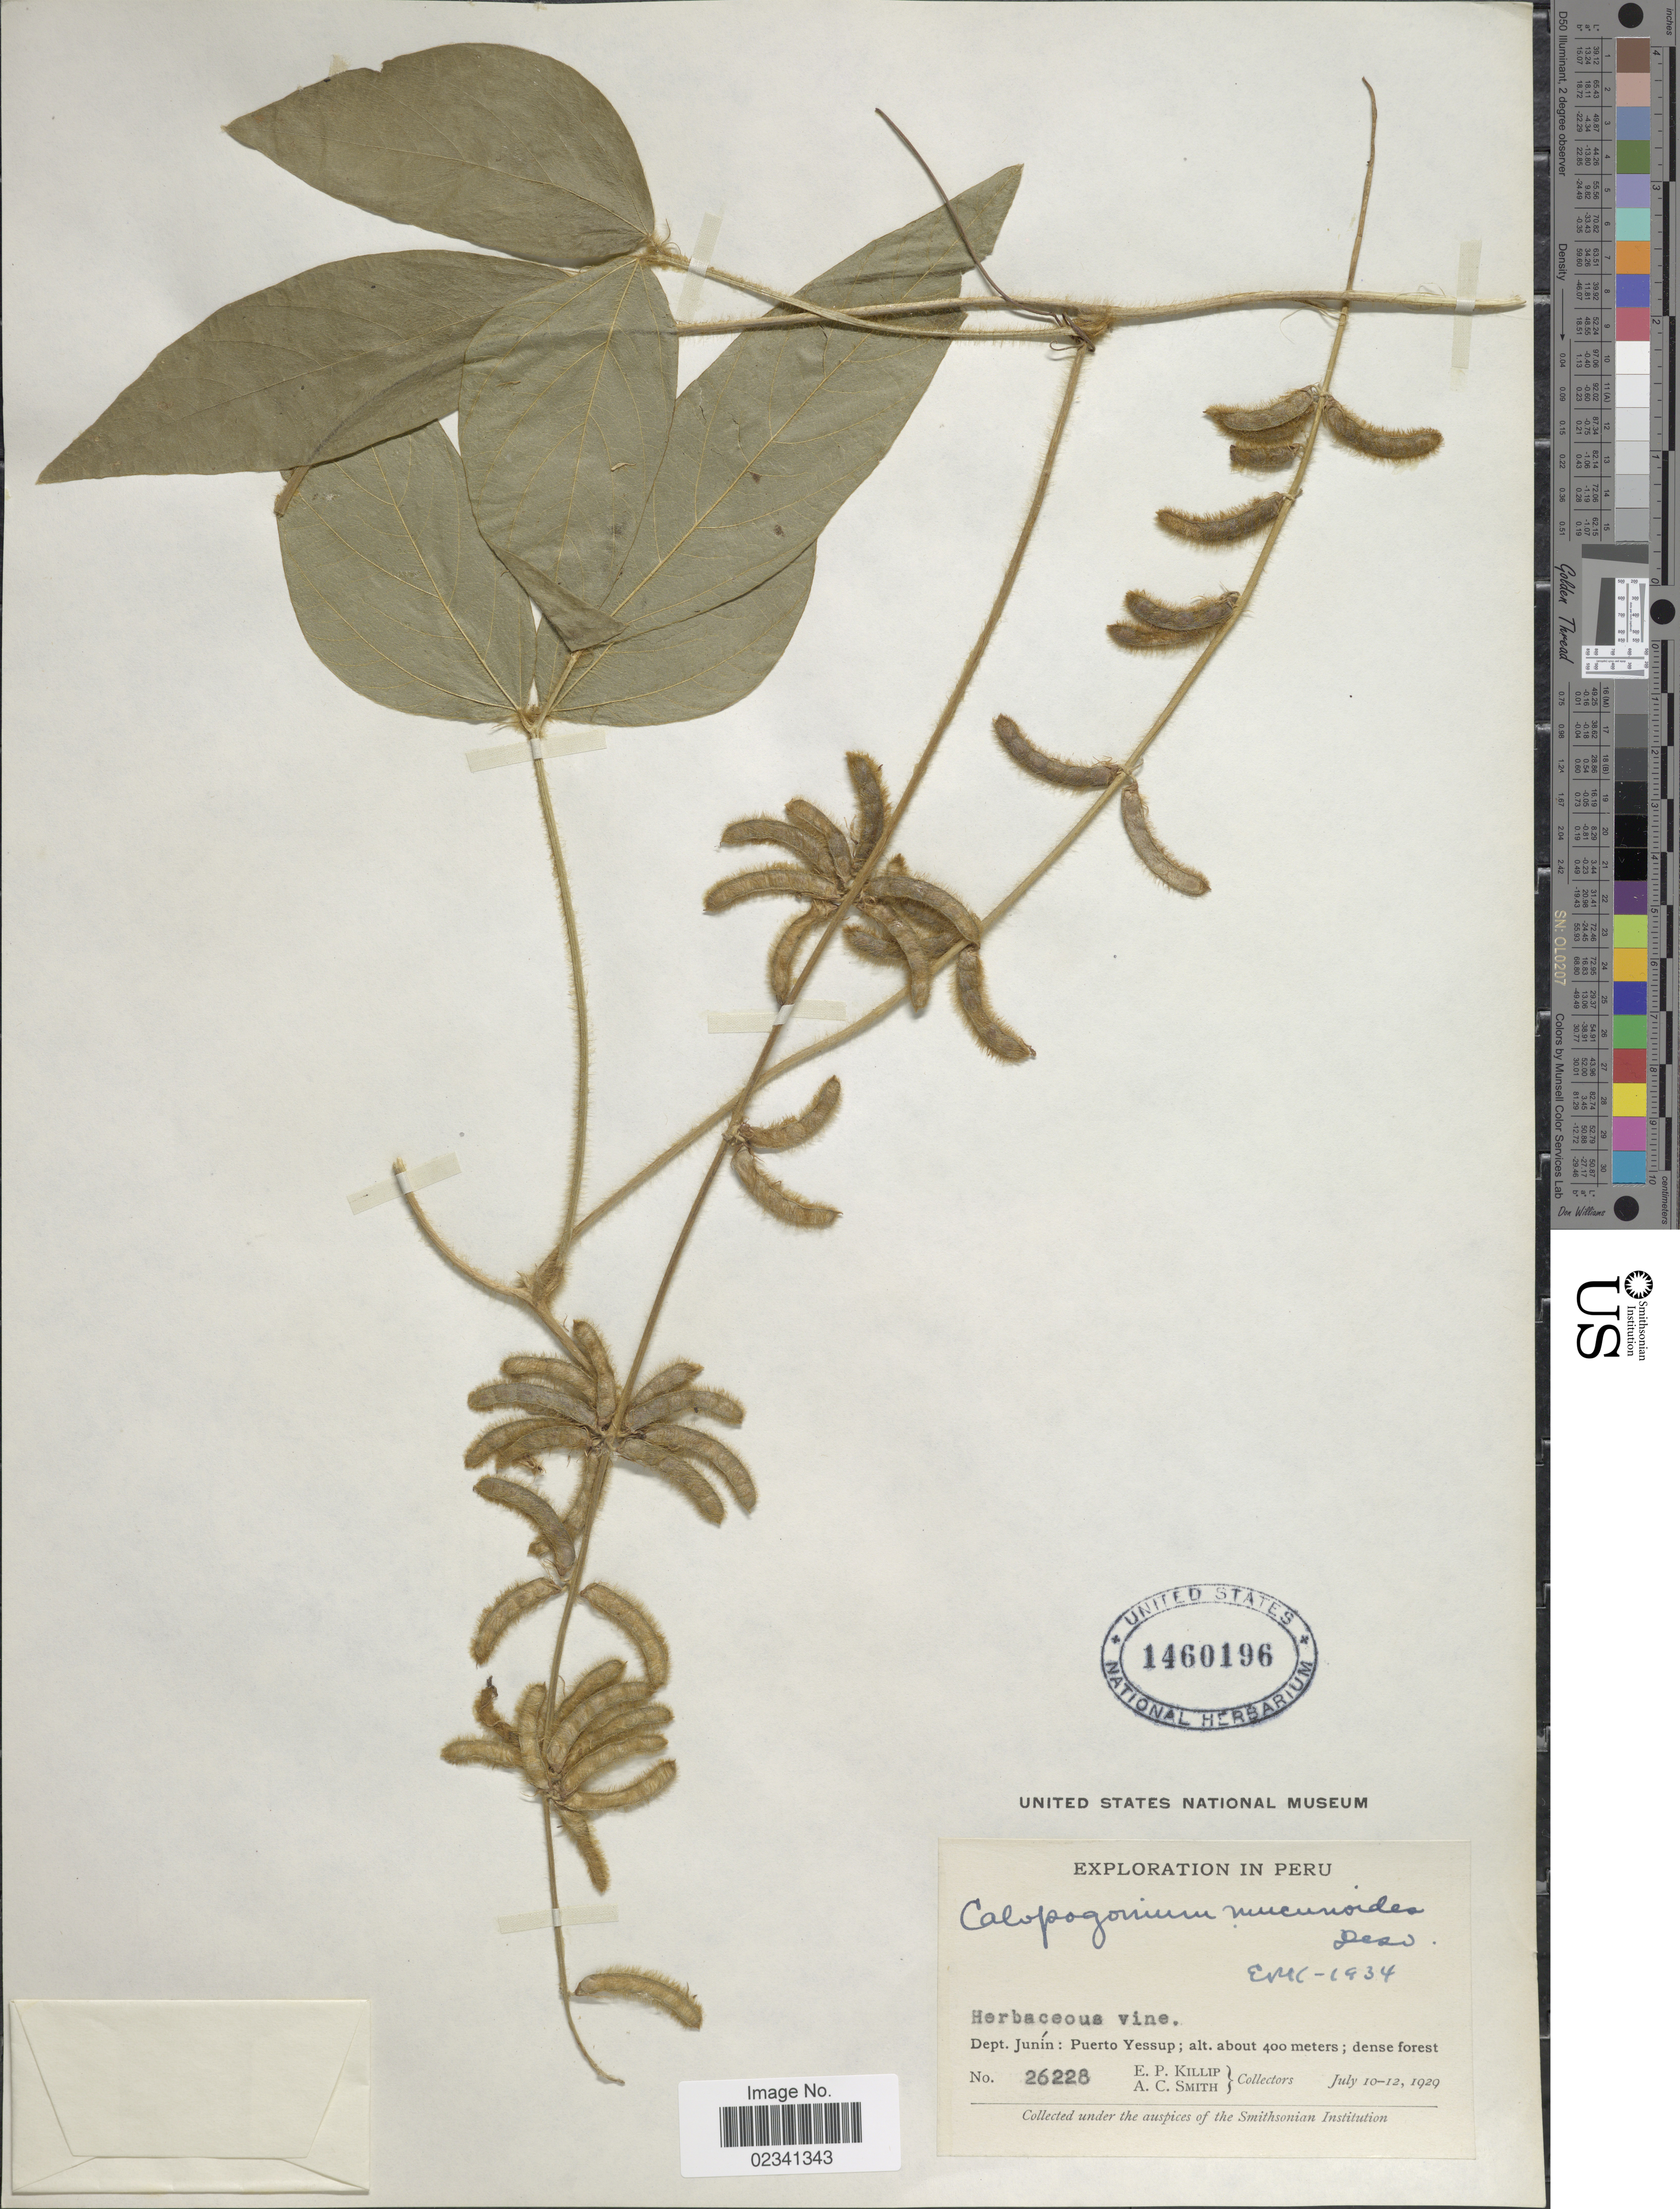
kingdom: Plantae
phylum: Tracheophyta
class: Magnoliopsida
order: Fabales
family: Fabaceae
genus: Calopogonium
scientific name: Calopogonium mucunoides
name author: Desv.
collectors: E. P. Killip & A. C. Smith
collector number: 26228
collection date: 1929-07-10/1929-07-12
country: Peru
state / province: Junín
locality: Puerto Yessup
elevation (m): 400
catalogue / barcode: US 1460196